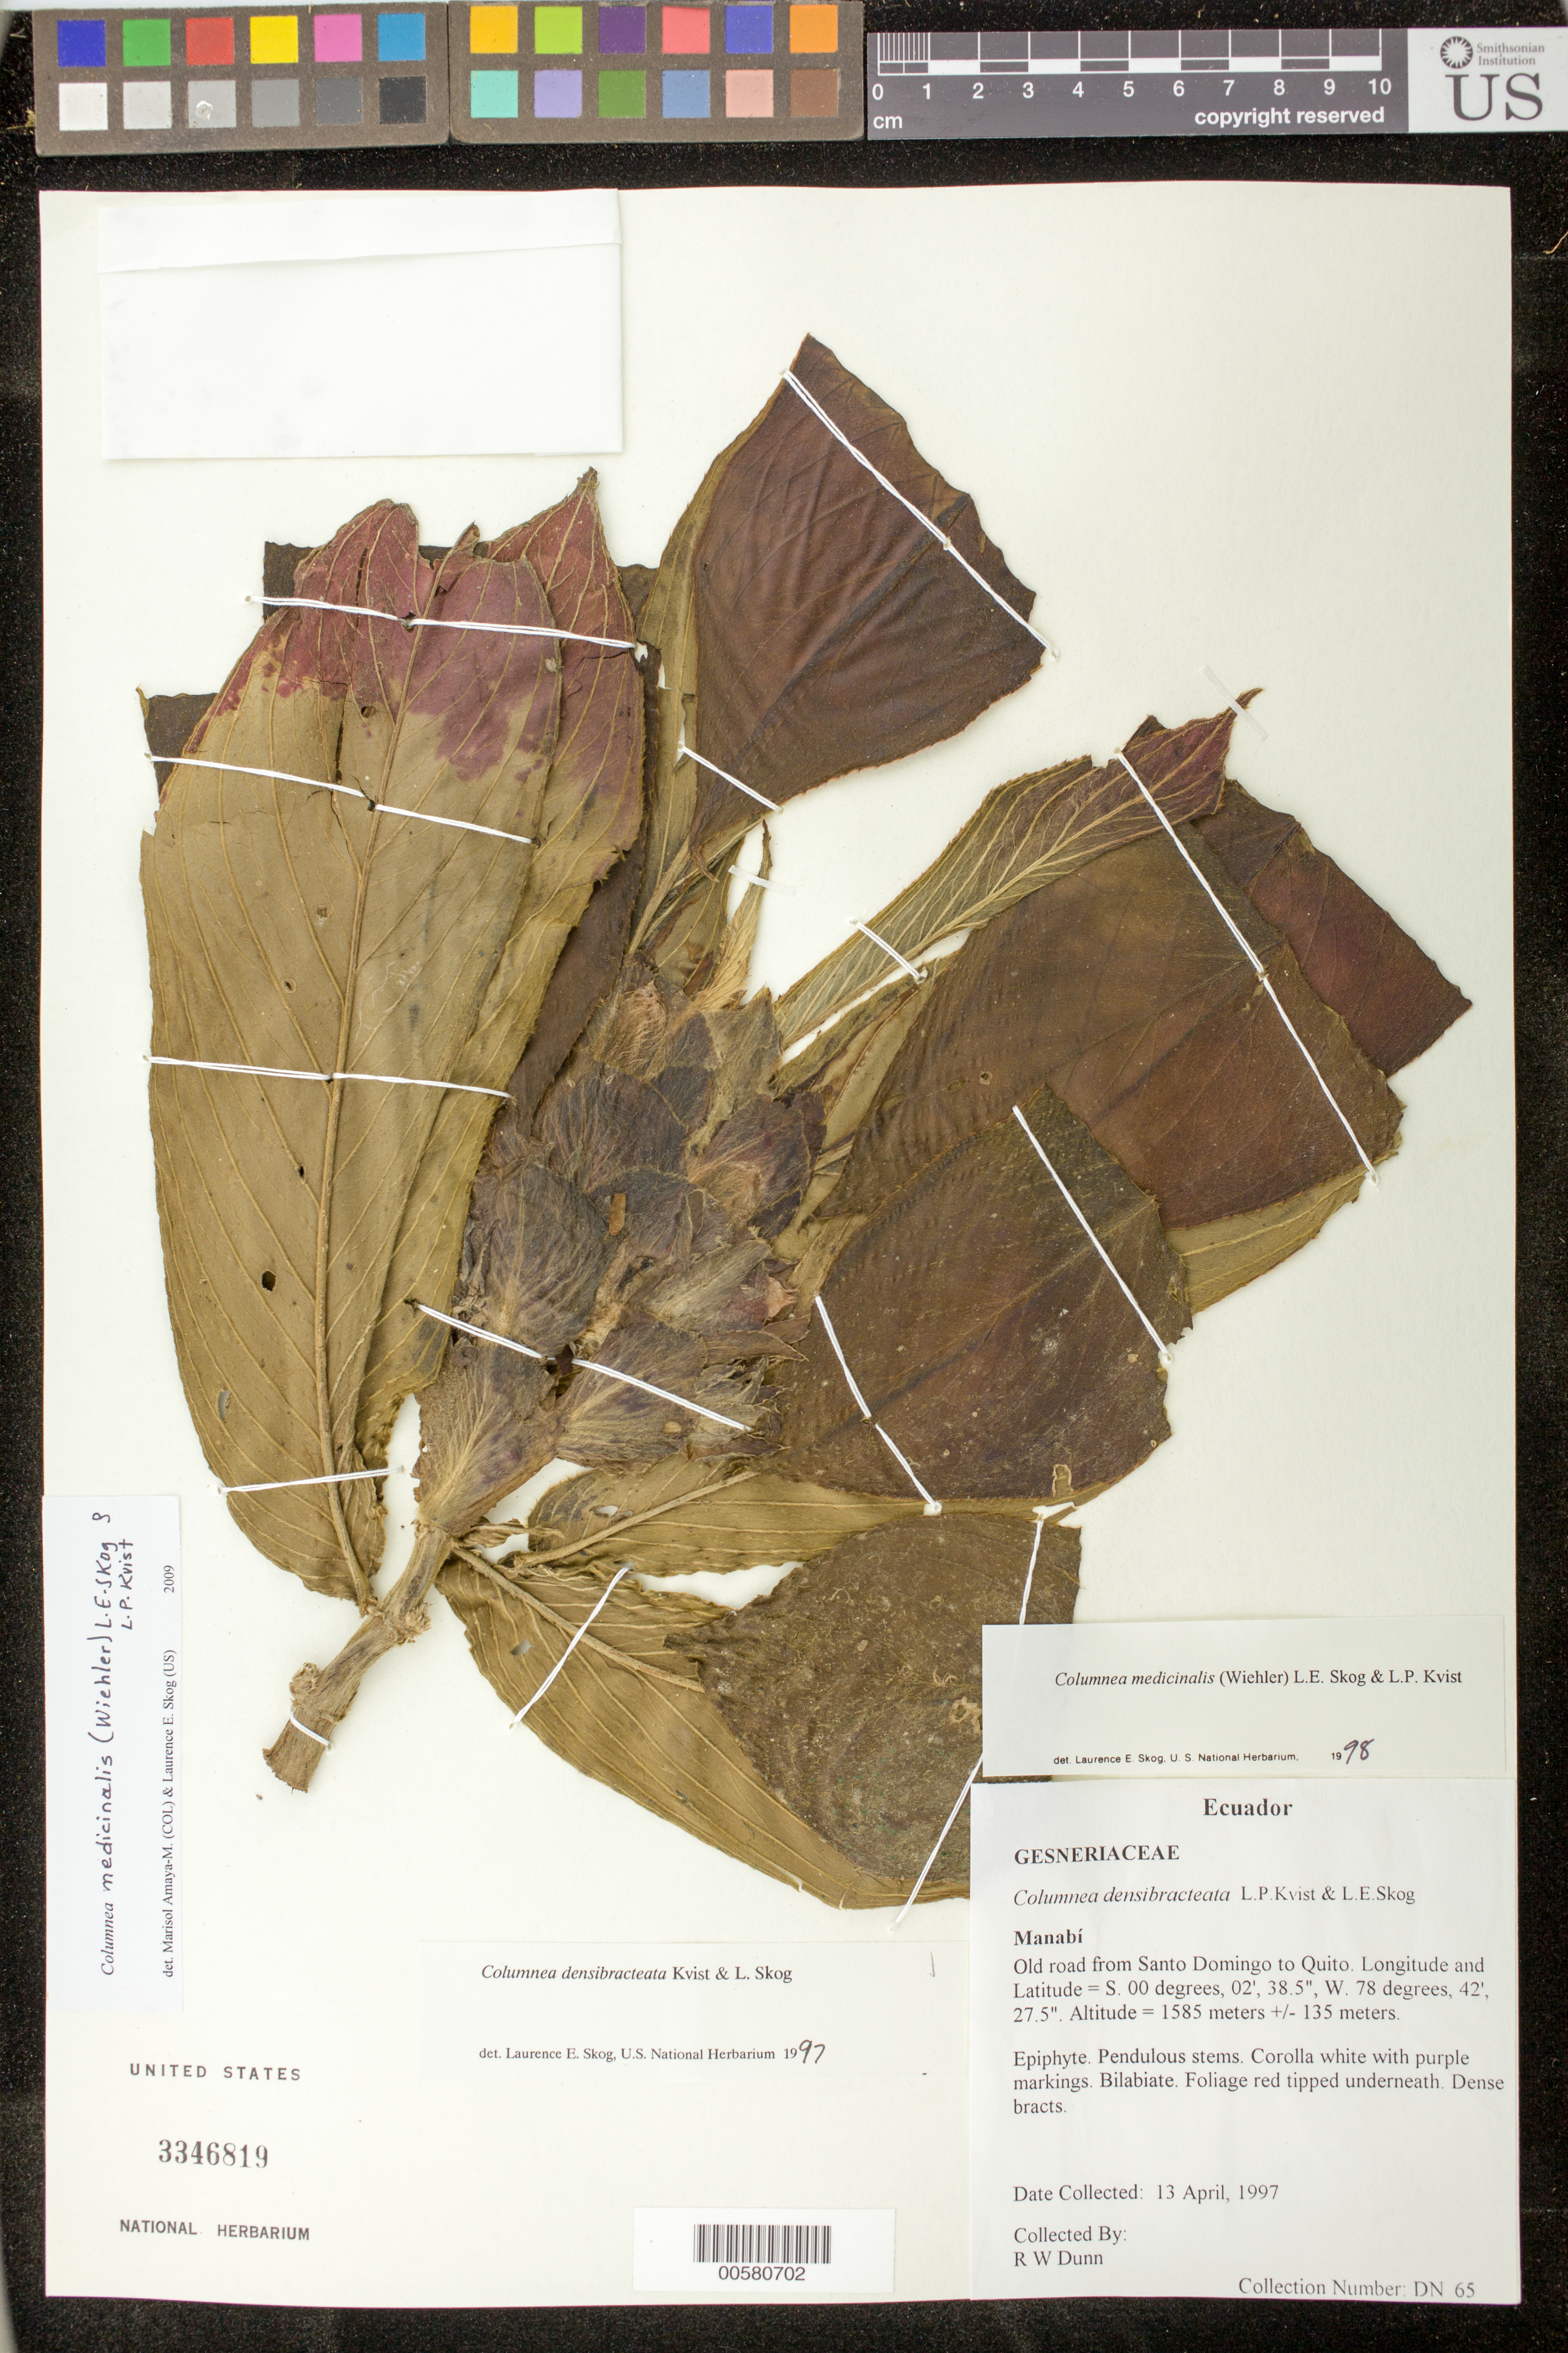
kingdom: Plantae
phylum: Tracheophyta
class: Magnoliopsida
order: Lamiales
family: Gesneriaceae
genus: Columnea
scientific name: Columnea medicinalis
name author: (Wiehler) L.E. Skog & L.P. Kvist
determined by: Skog, Laurence E.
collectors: R. Dunn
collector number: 65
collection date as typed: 13 Apr 1997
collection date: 1997-04-13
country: Ecuador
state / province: Pichincha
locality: Old road from Santo Domingo to Quito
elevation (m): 1400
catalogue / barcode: US 3346819